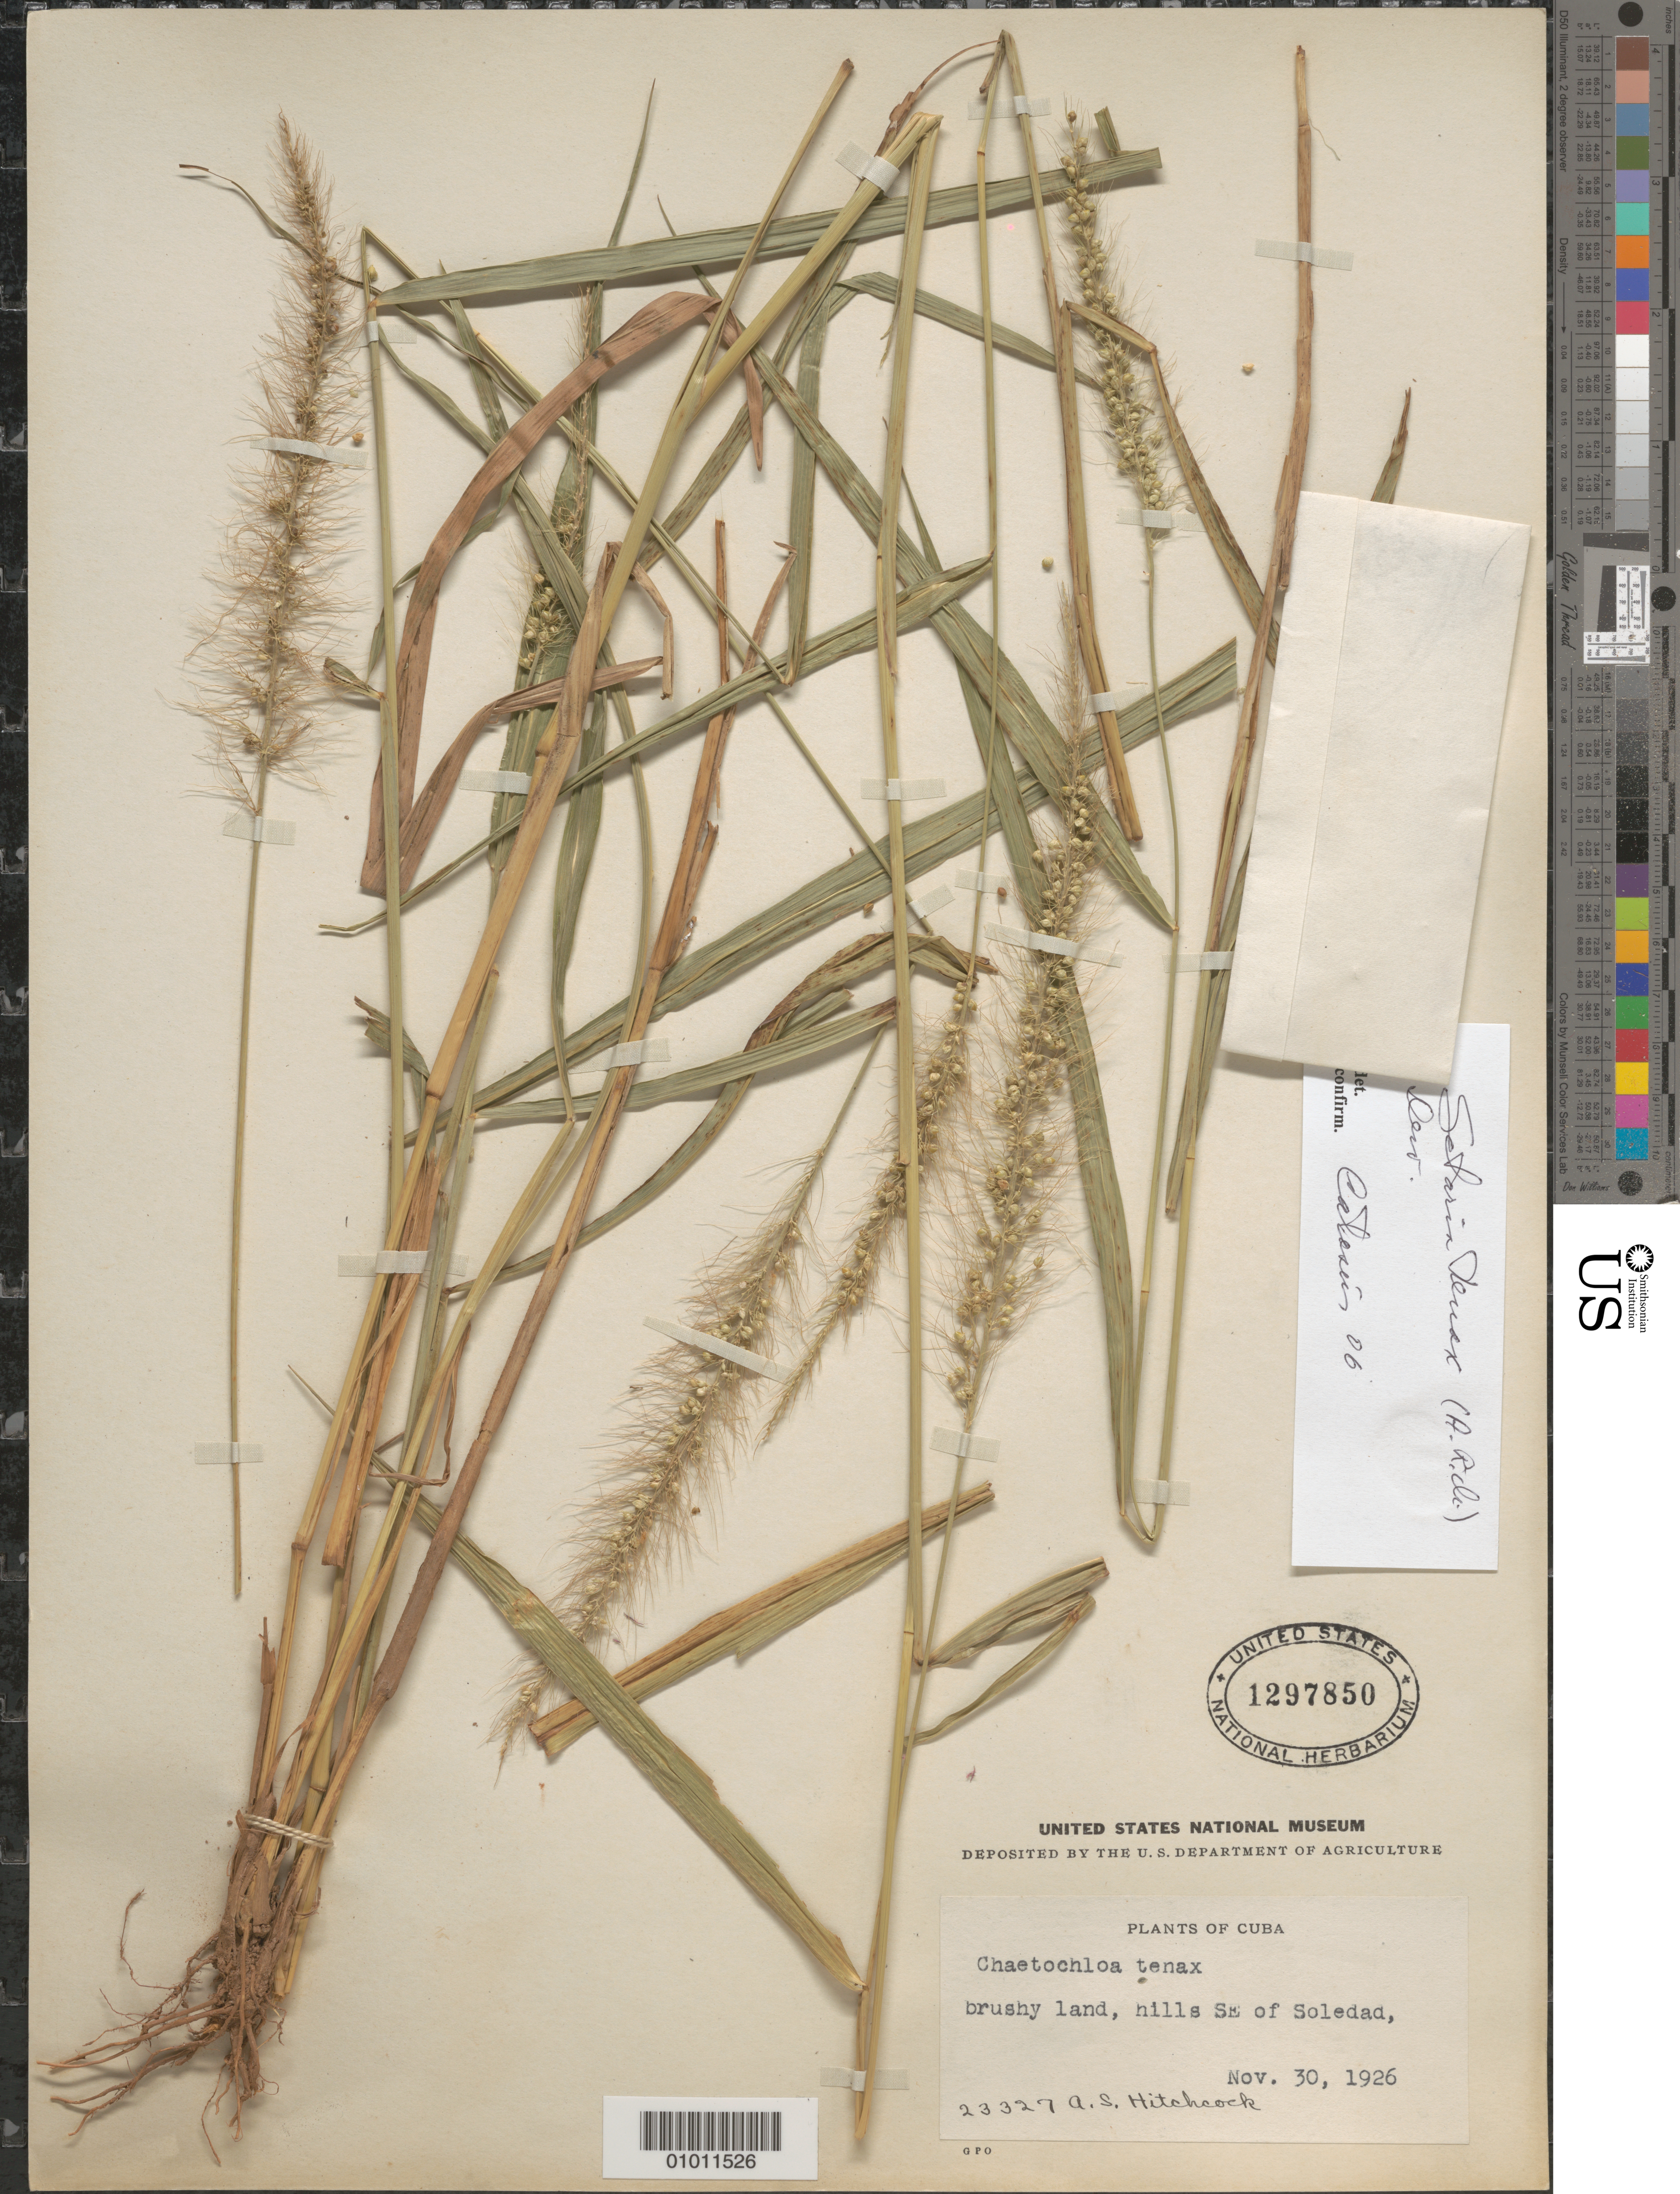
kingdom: Plantae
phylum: Tracheophyta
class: Liliopsida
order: Poales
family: Poaceae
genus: Setaria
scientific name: Setaria tenax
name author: (Rich.) Desv.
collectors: A. S. Hitchcock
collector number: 23327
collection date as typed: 30 Nov 1926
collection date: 1926-11-30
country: Cuba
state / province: Cienfuegos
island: Cuba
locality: SE of Soledad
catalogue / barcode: US 1297850